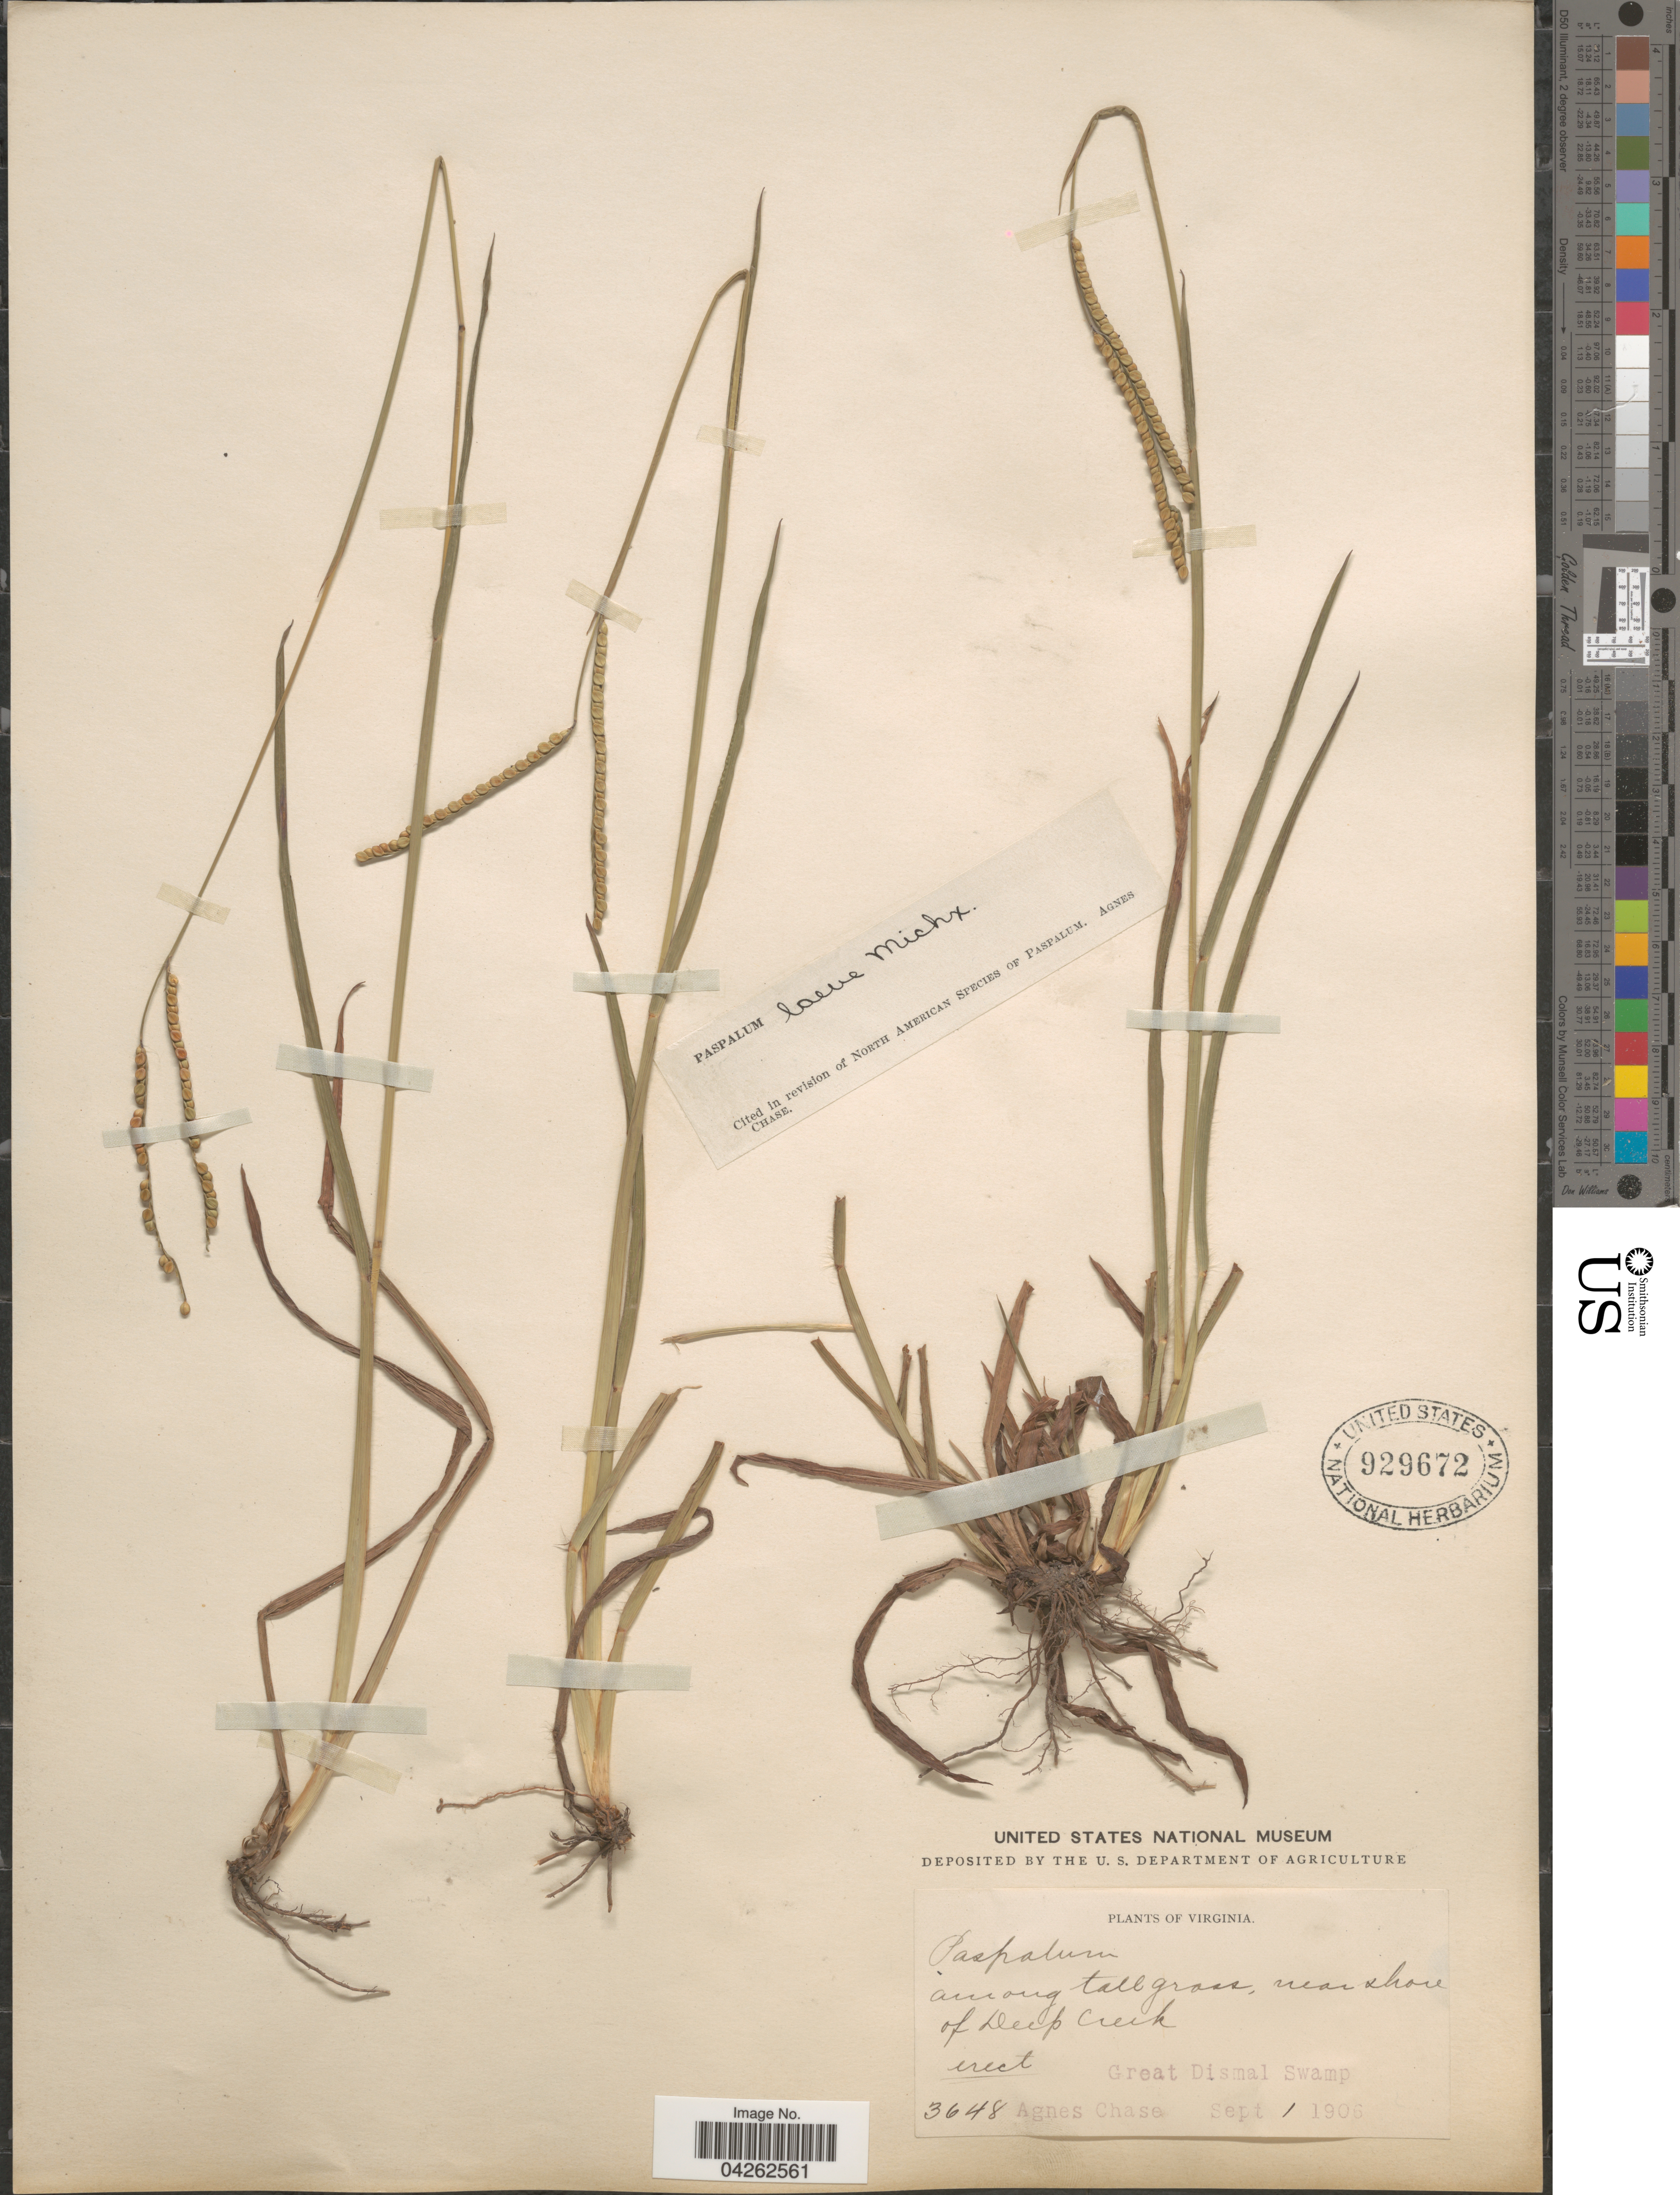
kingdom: Plantae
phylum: Tracheophyta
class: Liliopsida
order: Poales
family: Poaceae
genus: Paspalum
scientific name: Paspalum laeve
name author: Michx.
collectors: A. Chase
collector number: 3648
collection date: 1906-09-01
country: United States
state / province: Virginia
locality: Among tall grass, near shore of Deep Creek. Great Dismal Swamp.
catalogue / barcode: US 929672